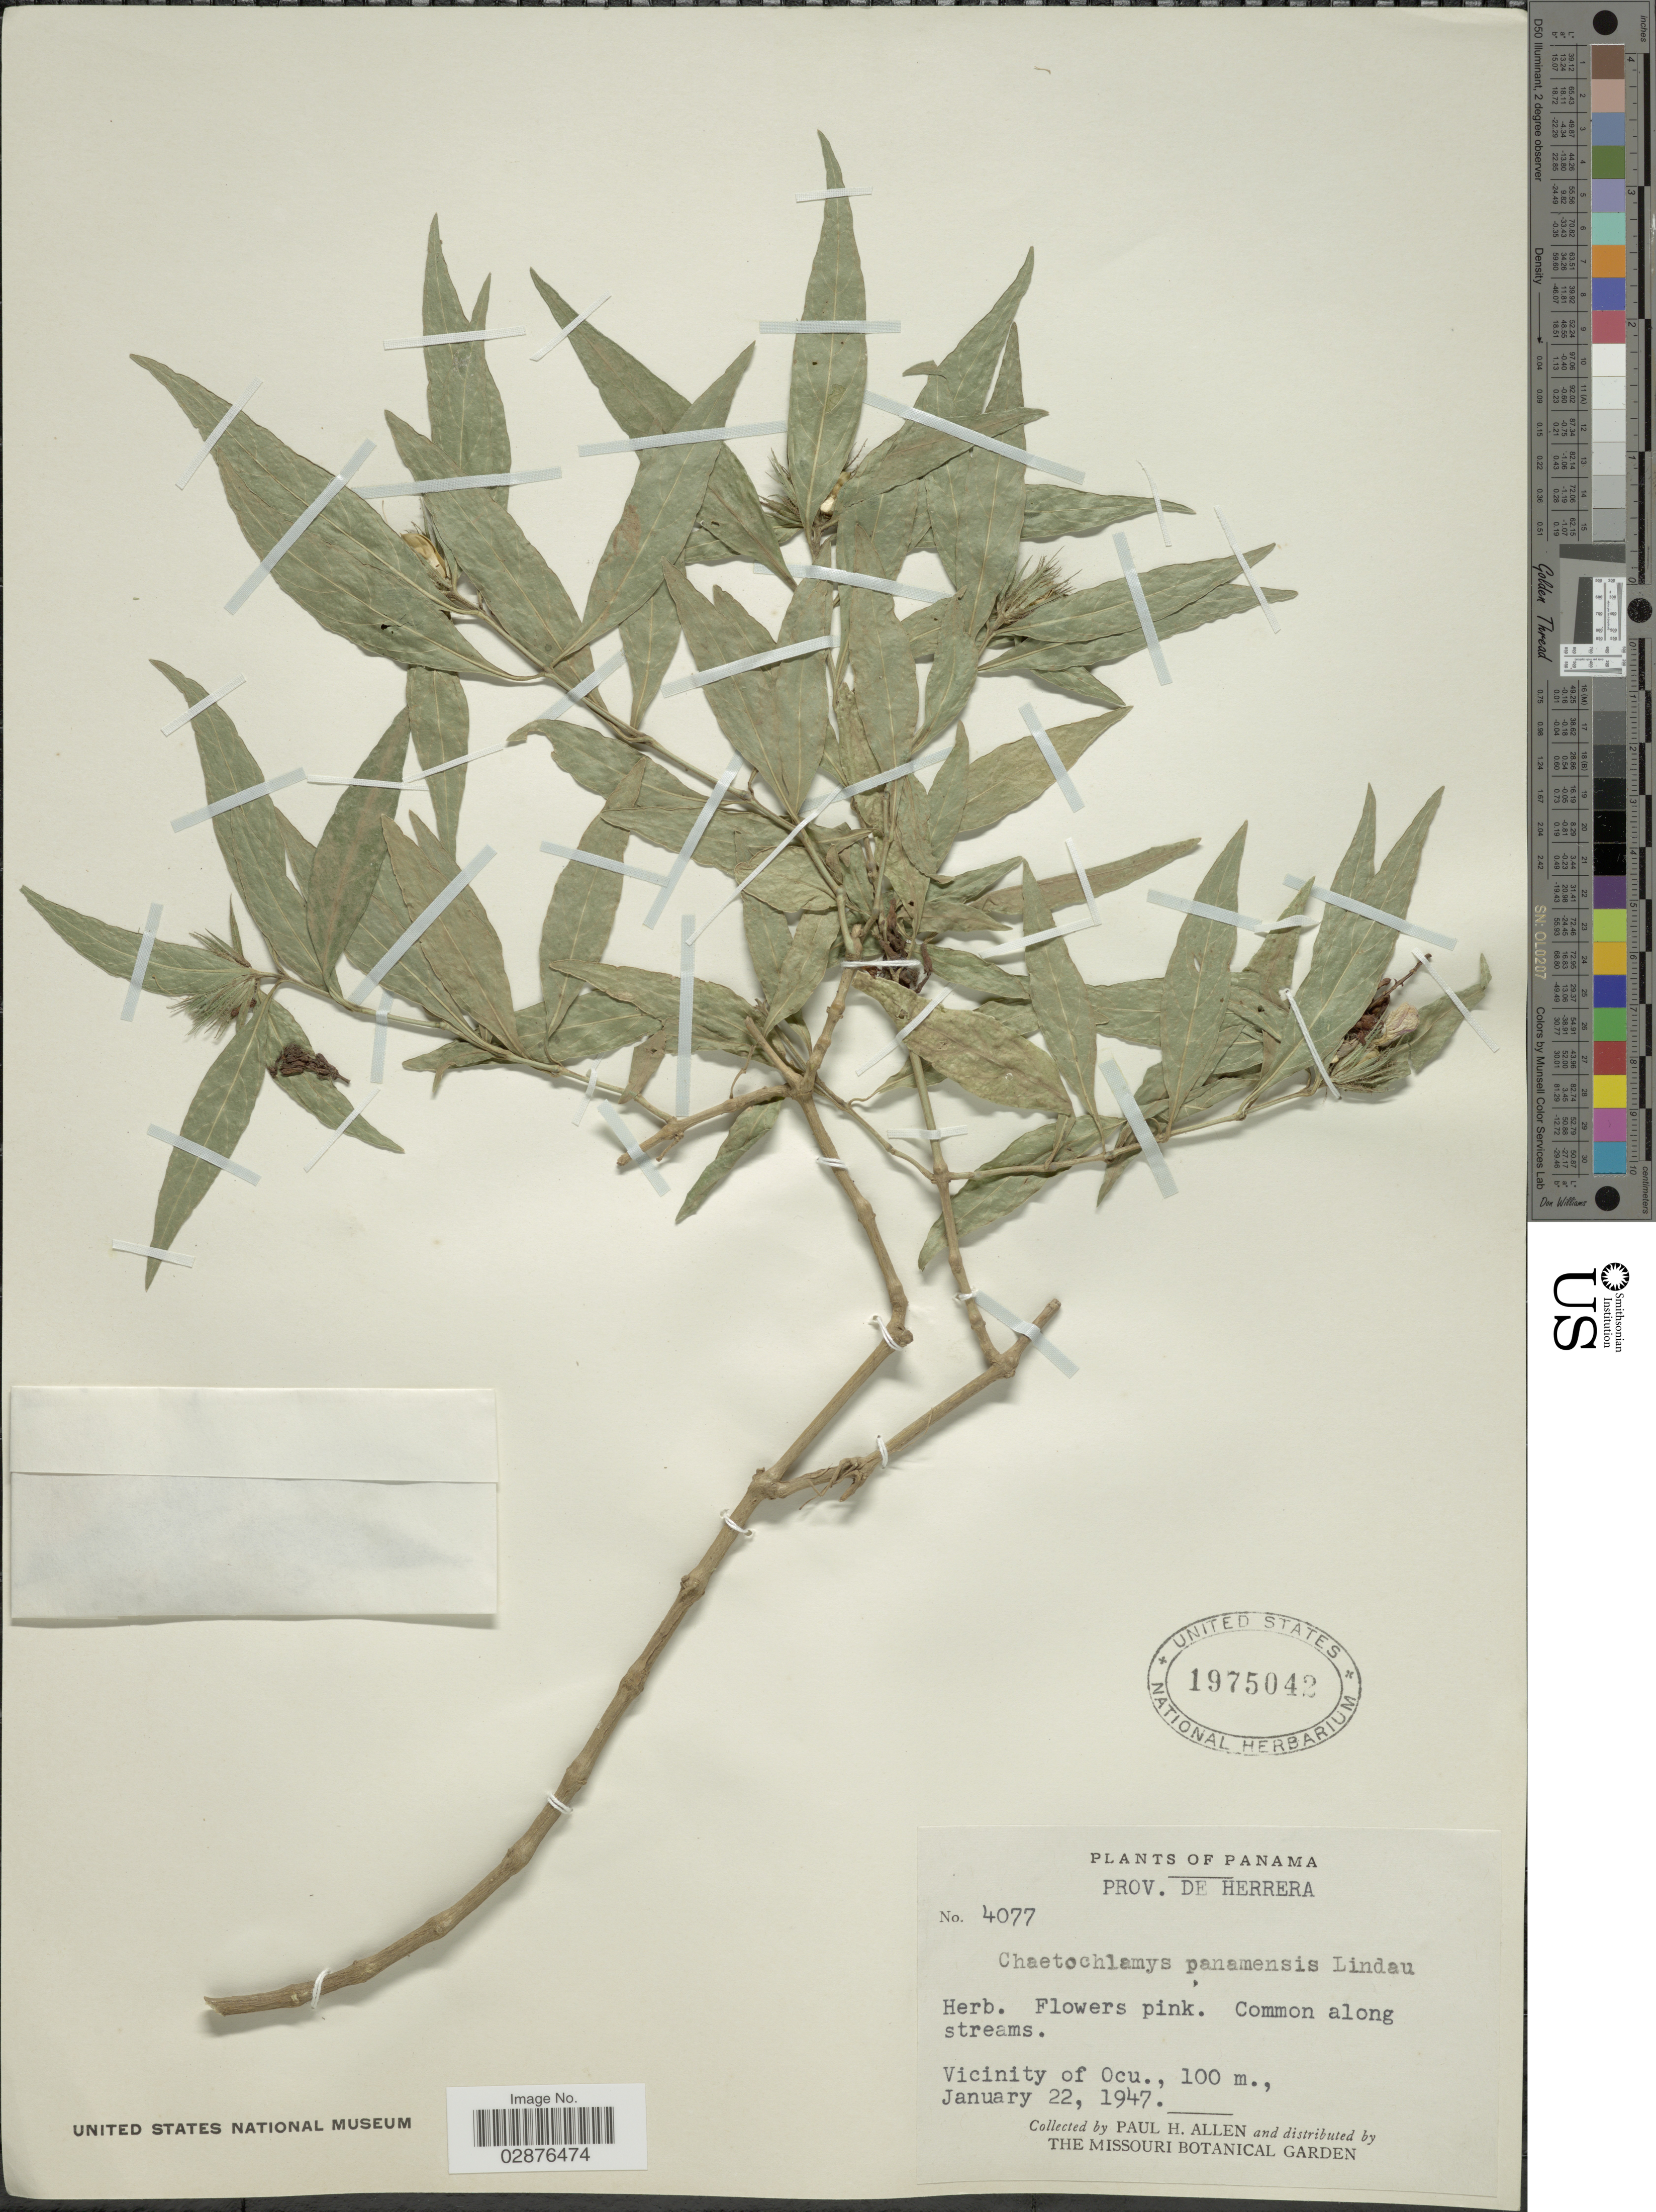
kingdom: Plantae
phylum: Tracheophyta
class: Magnoliopsida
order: Lamiales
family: Acanthaceae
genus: Justicia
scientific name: Justicia isthmensis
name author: T.F. Daniel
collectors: P. H. Allen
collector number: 4077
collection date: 1947-01-22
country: Panama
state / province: Herrera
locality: Vicinity of Ocu.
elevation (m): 100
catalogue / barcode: US 1975042